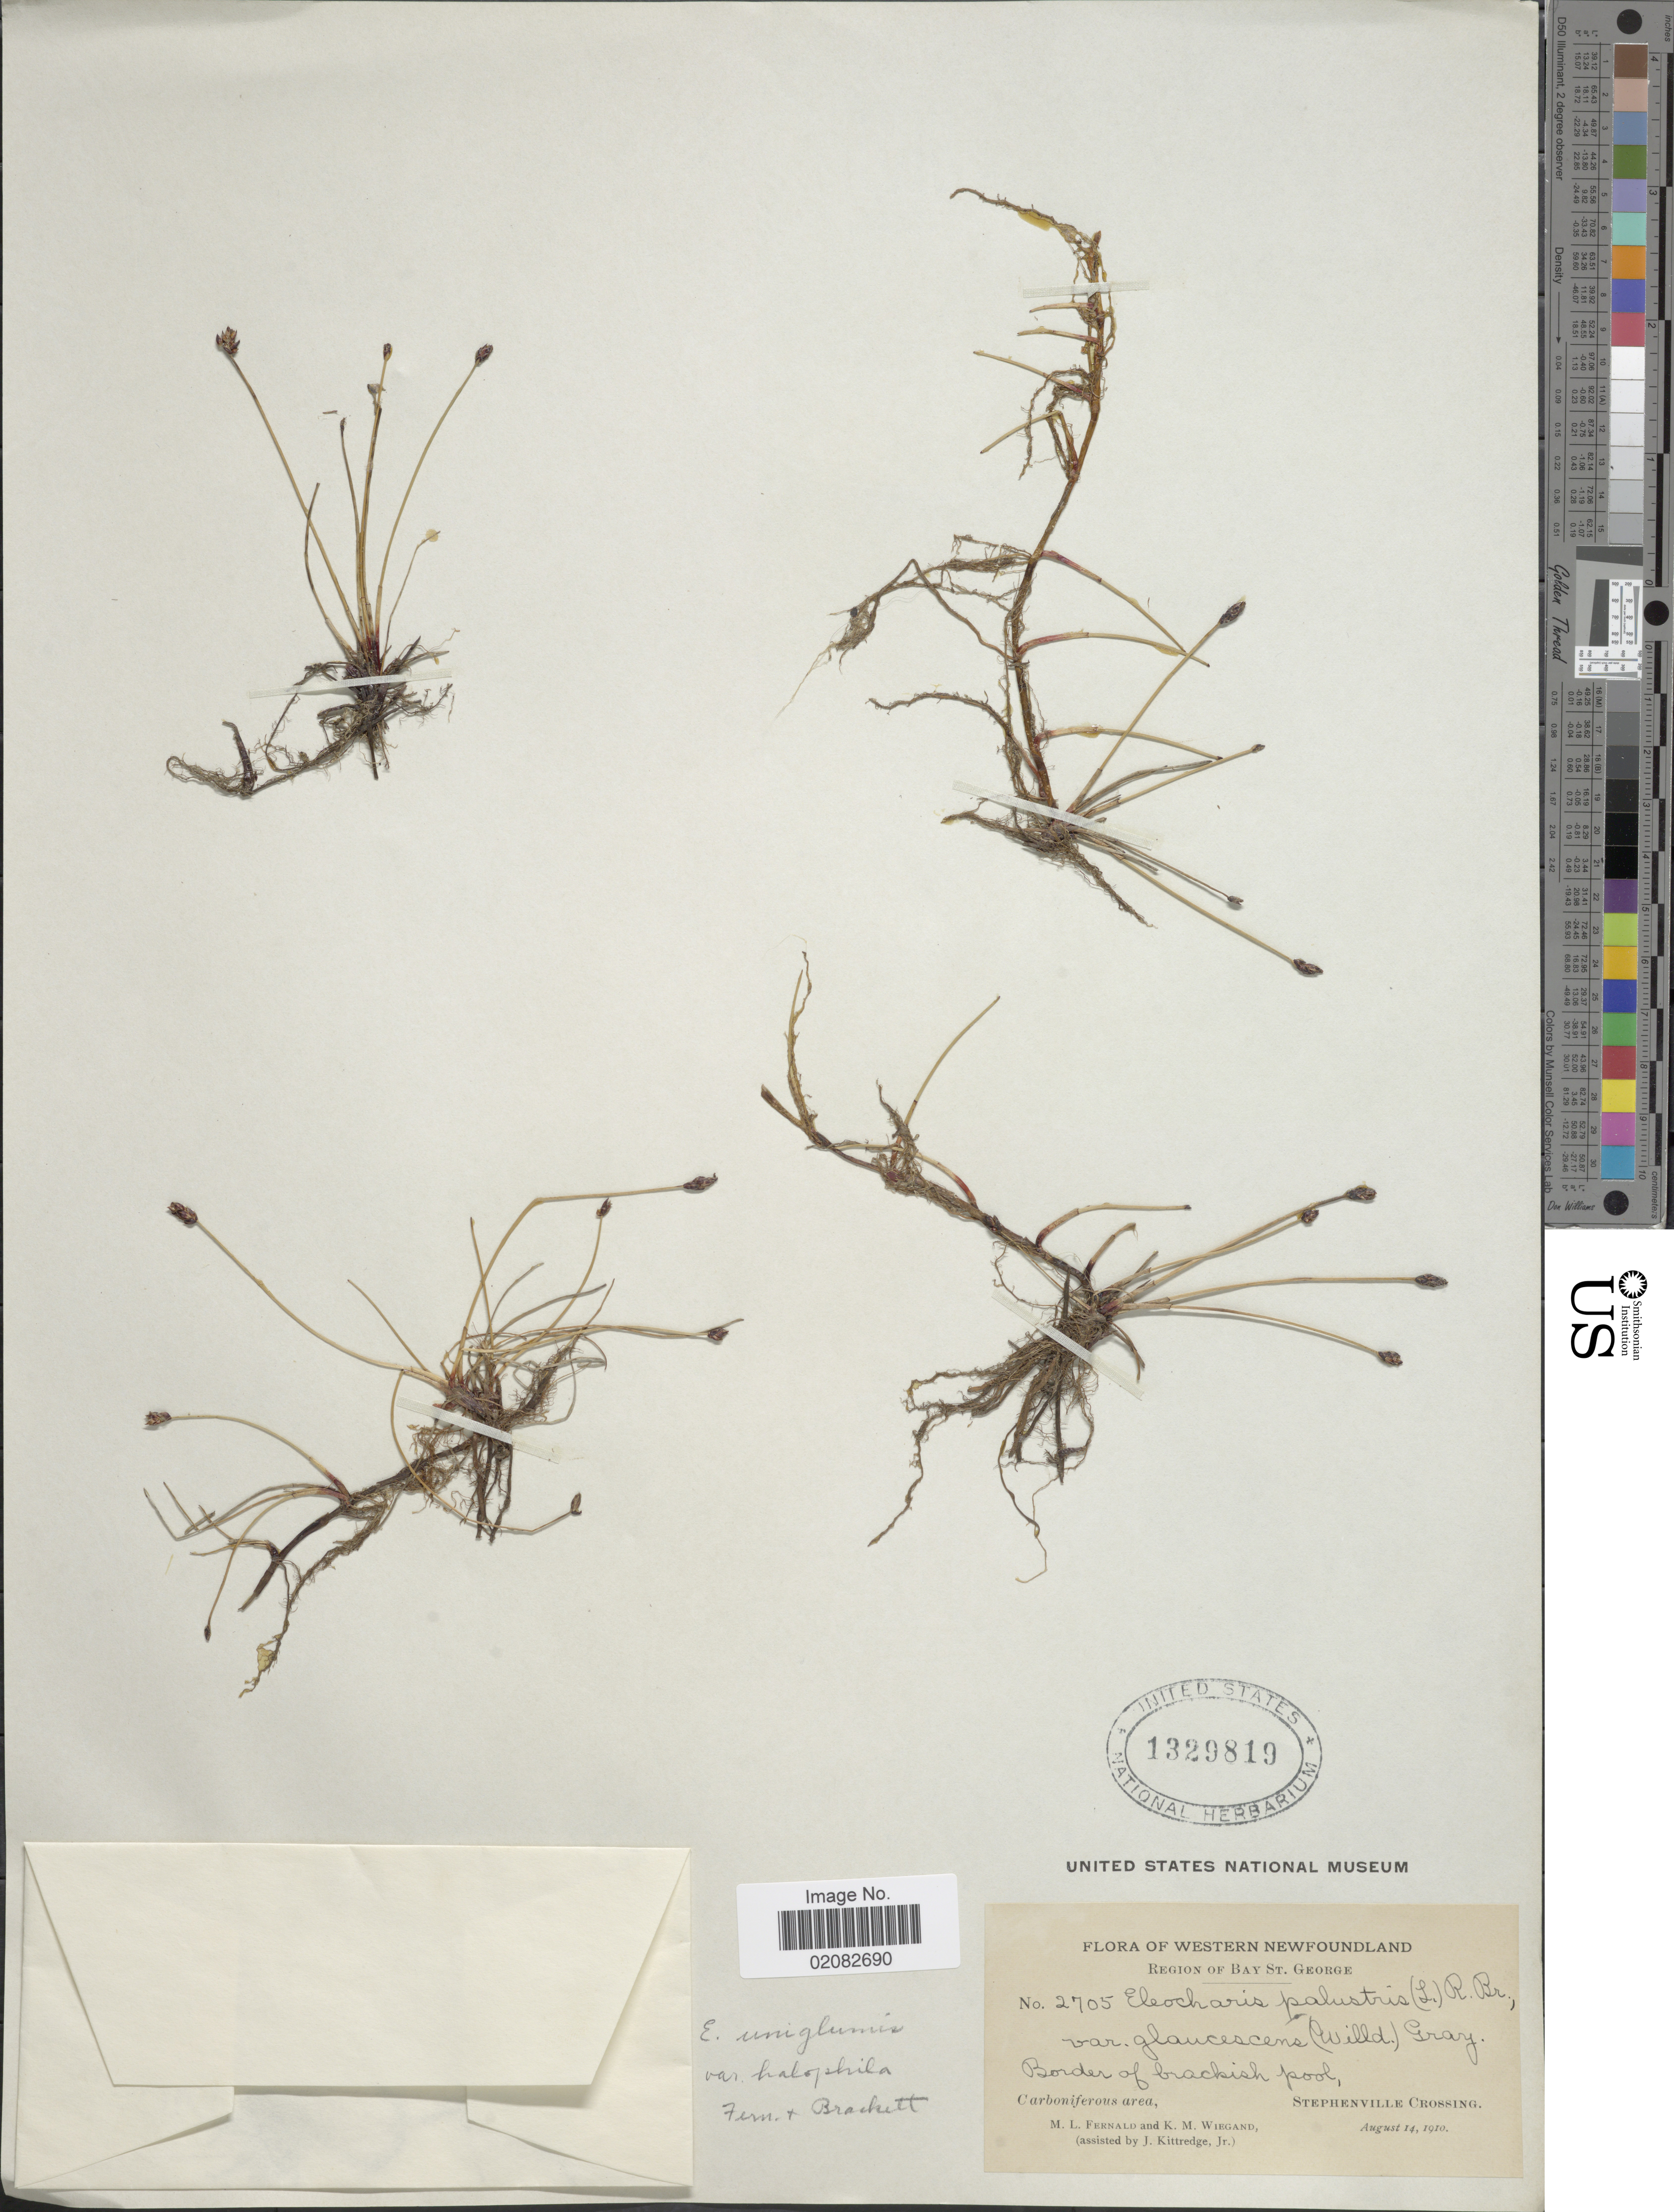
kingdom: Plantae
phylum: Tracheophyta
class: Liliopsida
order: Poales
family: Cyperaceae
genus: Eleocharis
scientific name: Eleocharis halophila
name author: (Fernald & Brackett) Fernald & Brackett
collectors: M. L. Fernald, K. M. Wiegand & J. Kittredge Jr.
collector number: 2705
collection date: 1910-08-14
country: Canada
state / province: Newfoundland and Labrador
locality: Western Newfoundland, Region of Bay St. George, Stephenville Crossing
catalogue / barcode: US 1329819